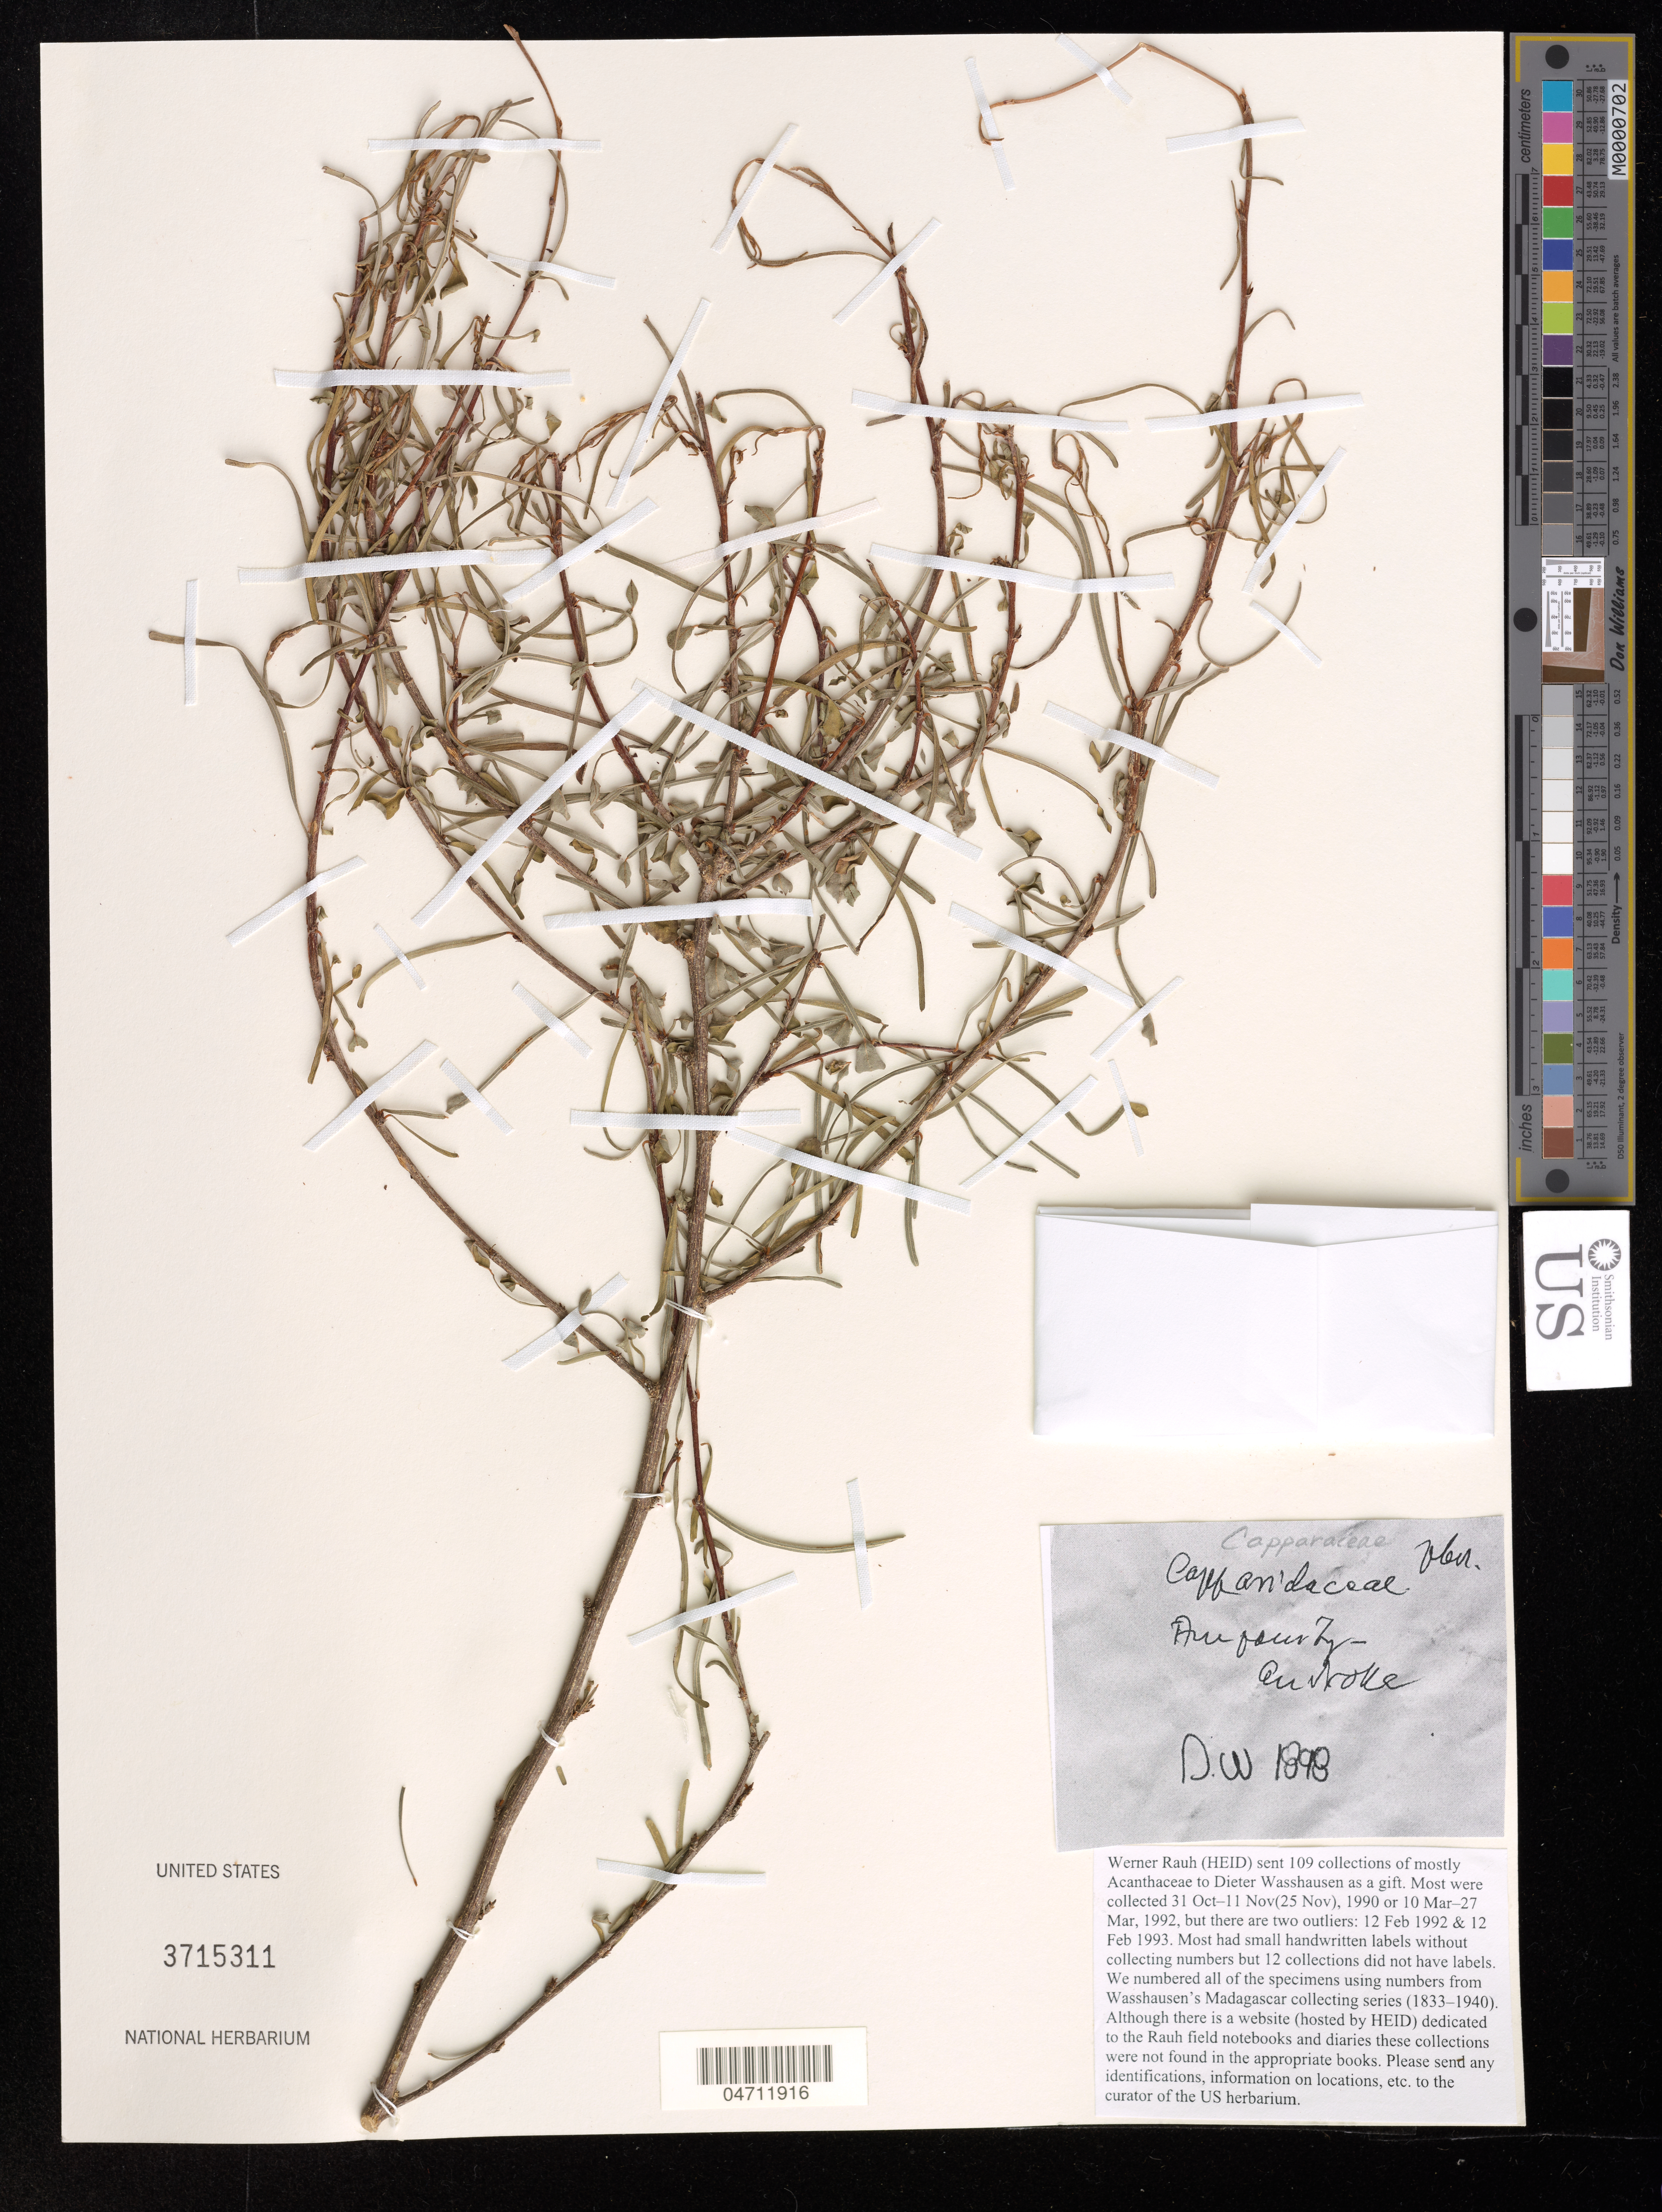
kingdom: Plantae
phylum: Tracheophyta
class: Magnoliopsida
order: Brassicales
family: Capparaceae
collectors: W. Rauh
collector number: DW 1898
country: Madagascar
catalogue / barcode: US 3715311